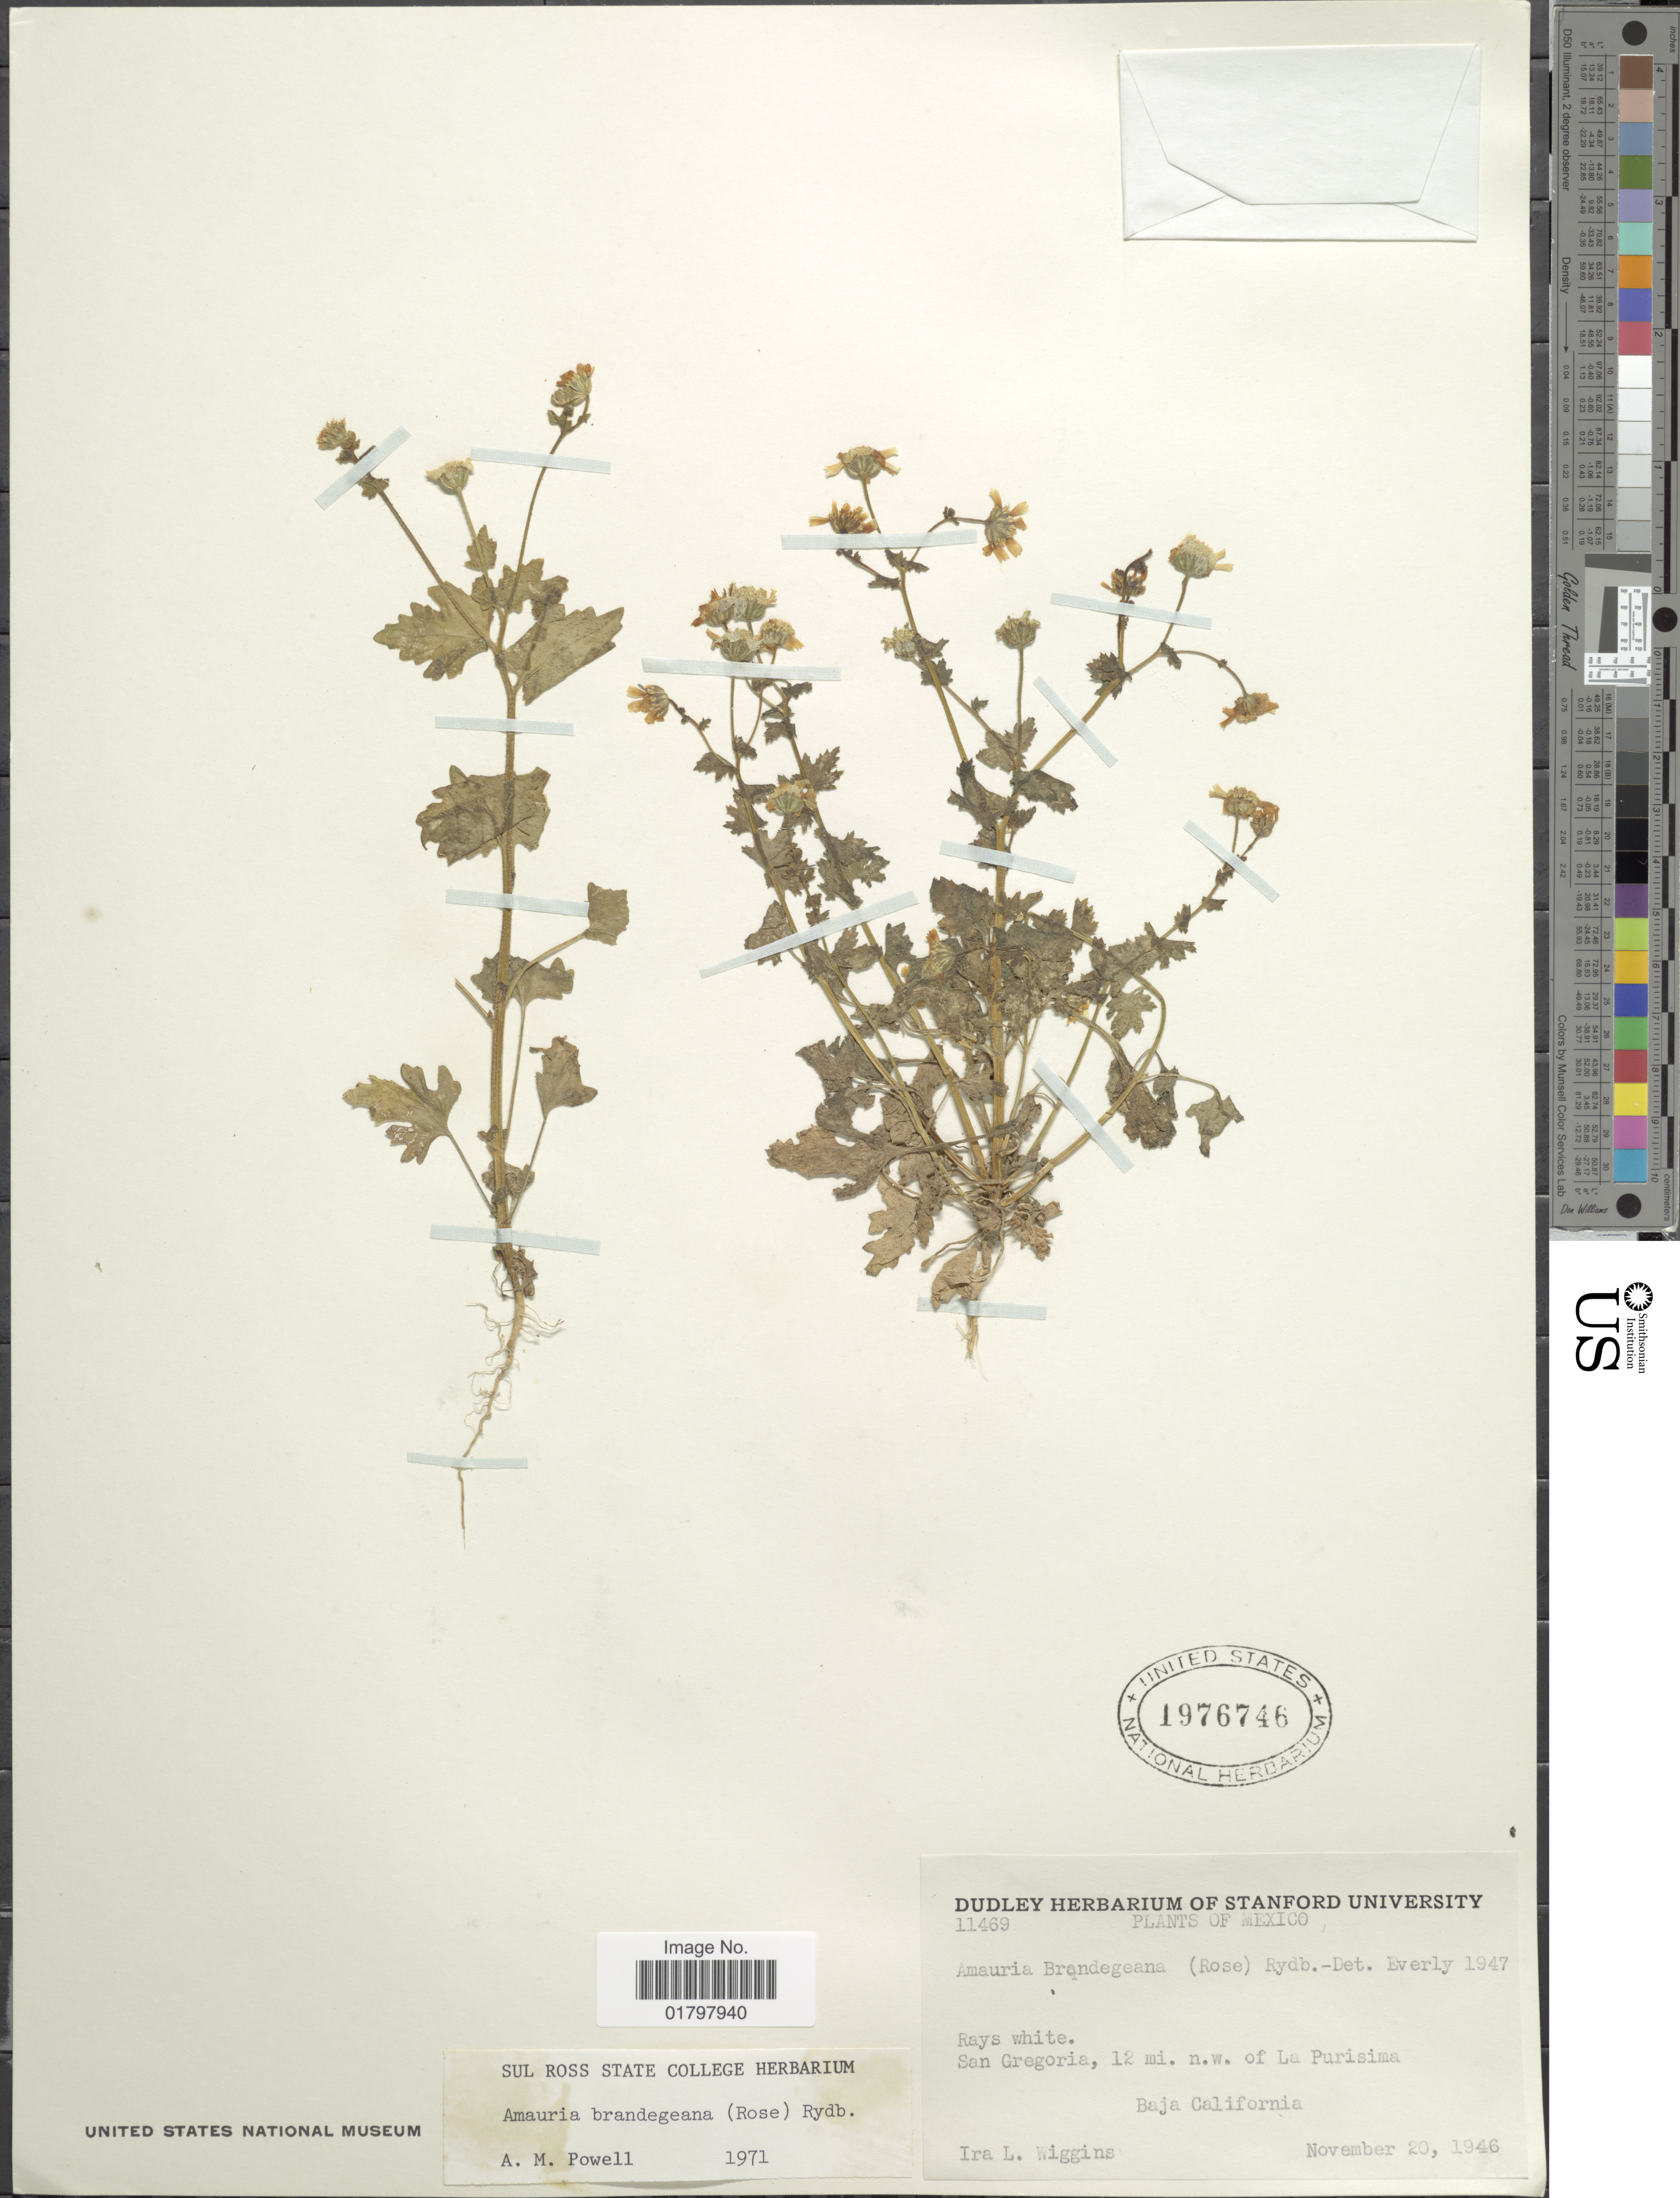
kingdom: Plantae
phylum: Tracheophyta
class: Magnoliopsida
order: Asterales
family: Asteraceae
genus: Amauria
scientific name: Amauria brandegeana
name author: (Rose) Rydb.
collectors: I. L. Wiggins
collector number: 11469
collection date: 1946-11-20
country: Mexico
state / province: Baja California Sur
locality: San Gregoria, 12 mi. n.w. of La Purisima, Baja California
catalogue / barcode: US 1976746